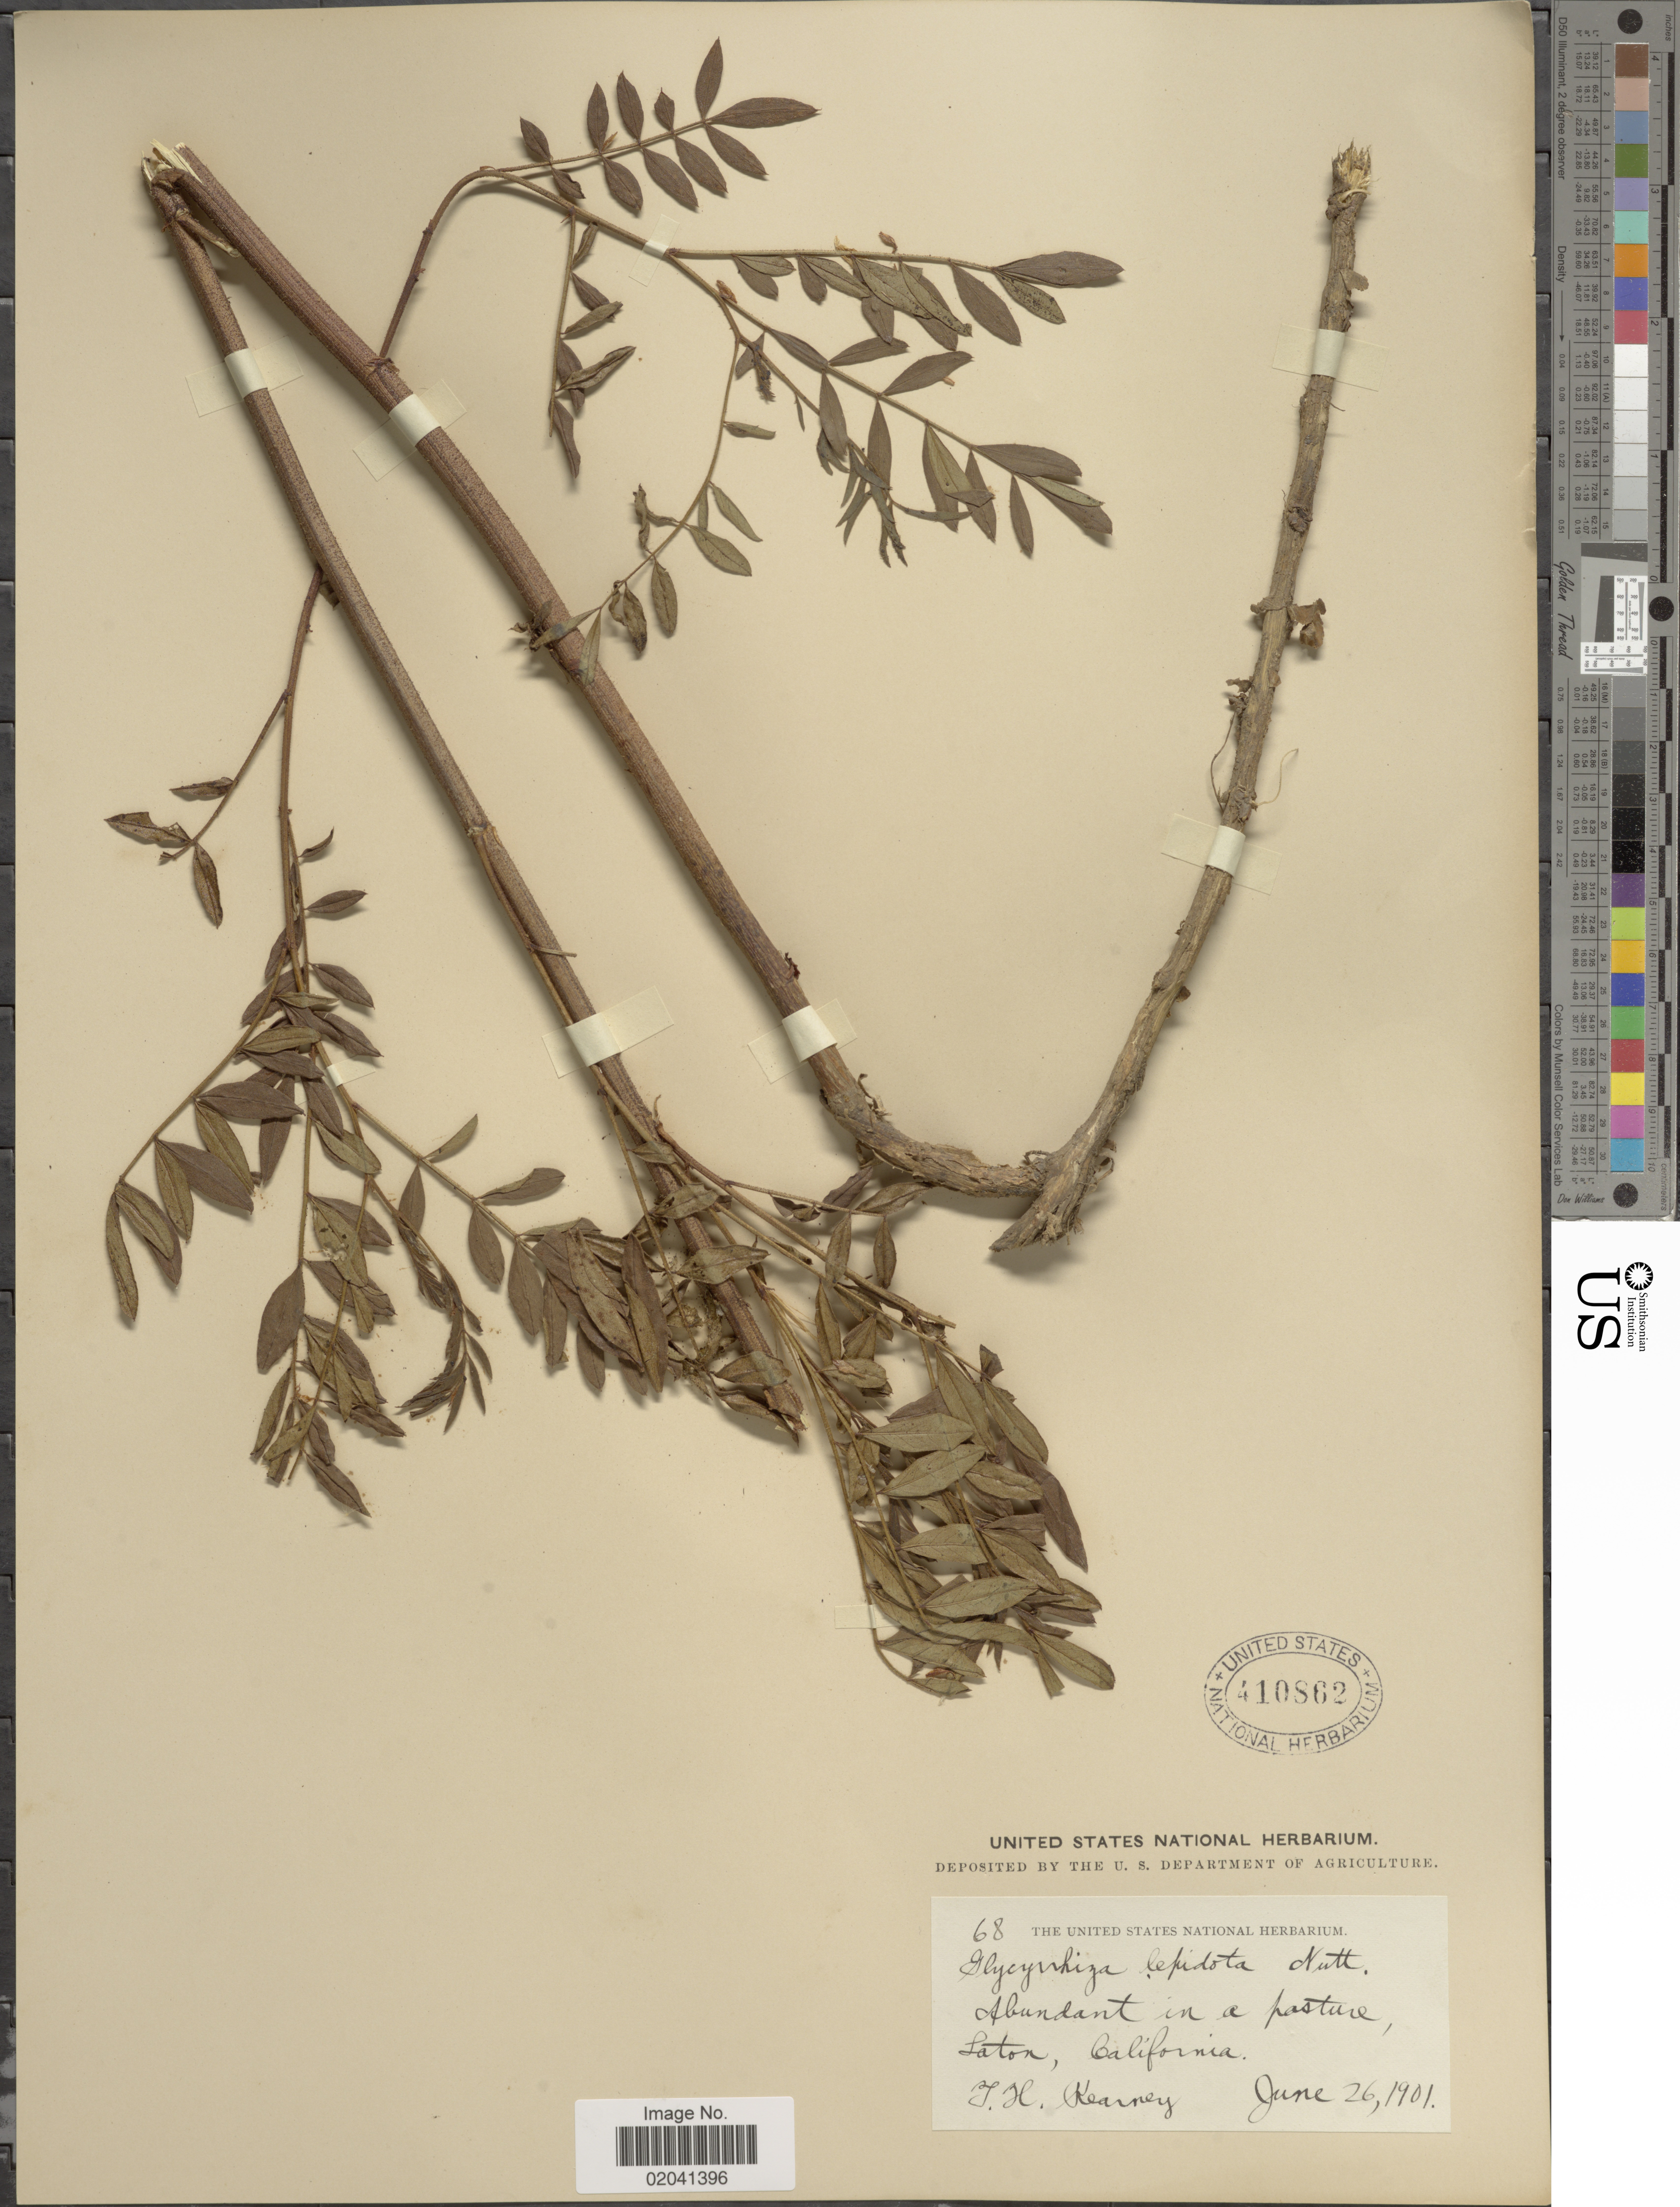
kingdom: Plantae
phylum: Tracheophyta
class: Magnoliopsida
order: Fabales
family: Fabaceae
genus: Glycyrrhiza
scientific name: Glycyrrhiza lepidota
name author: Pursh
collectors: T. H. Kearney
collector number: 68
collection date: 1901-06-26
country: United States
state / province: California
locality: Laton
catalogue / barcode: US 410862